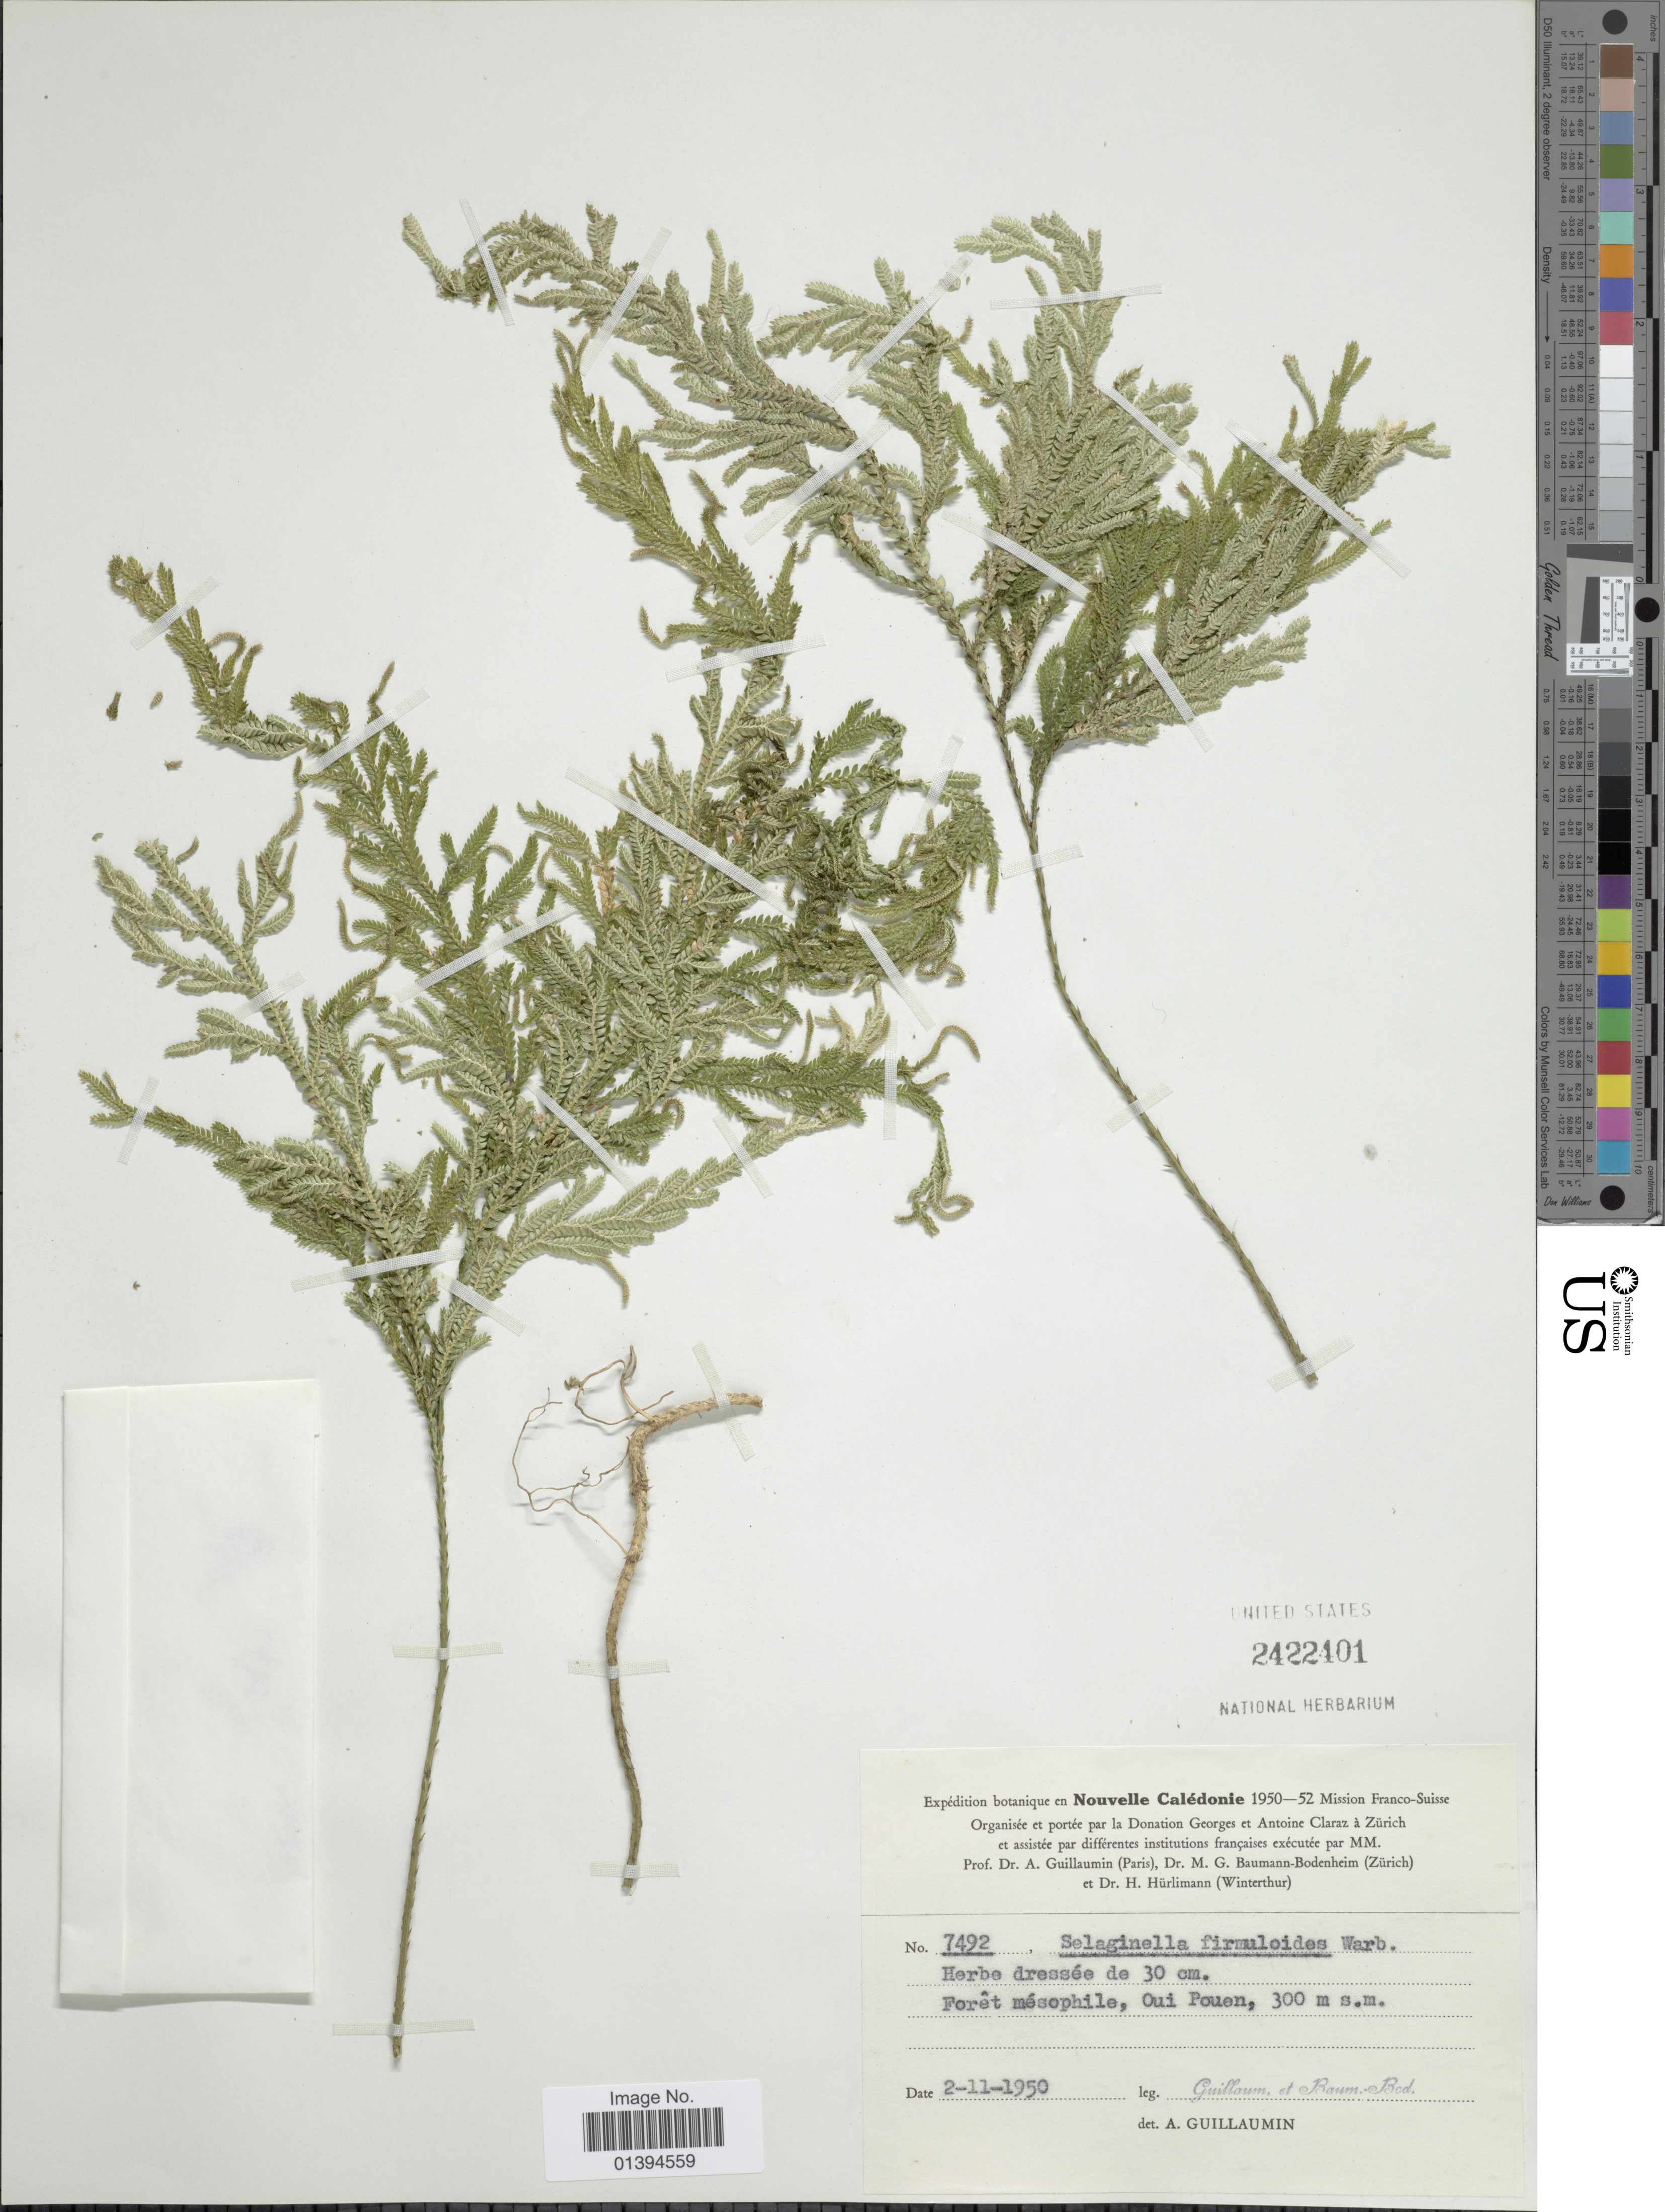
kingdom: Plantae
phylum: Tracheophyta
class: Lycopodiopsida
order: Selaginellales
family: Selaginellaceae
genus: Selaginella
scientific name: Selaginella firmuloides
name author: Warb.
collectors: A. Guillaumin & M. G. Baumann-Bodenheim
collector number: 7492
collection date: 1950-11-02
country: New Caledonia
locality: Oui Pouen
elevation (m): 300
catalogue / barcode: US 2422401